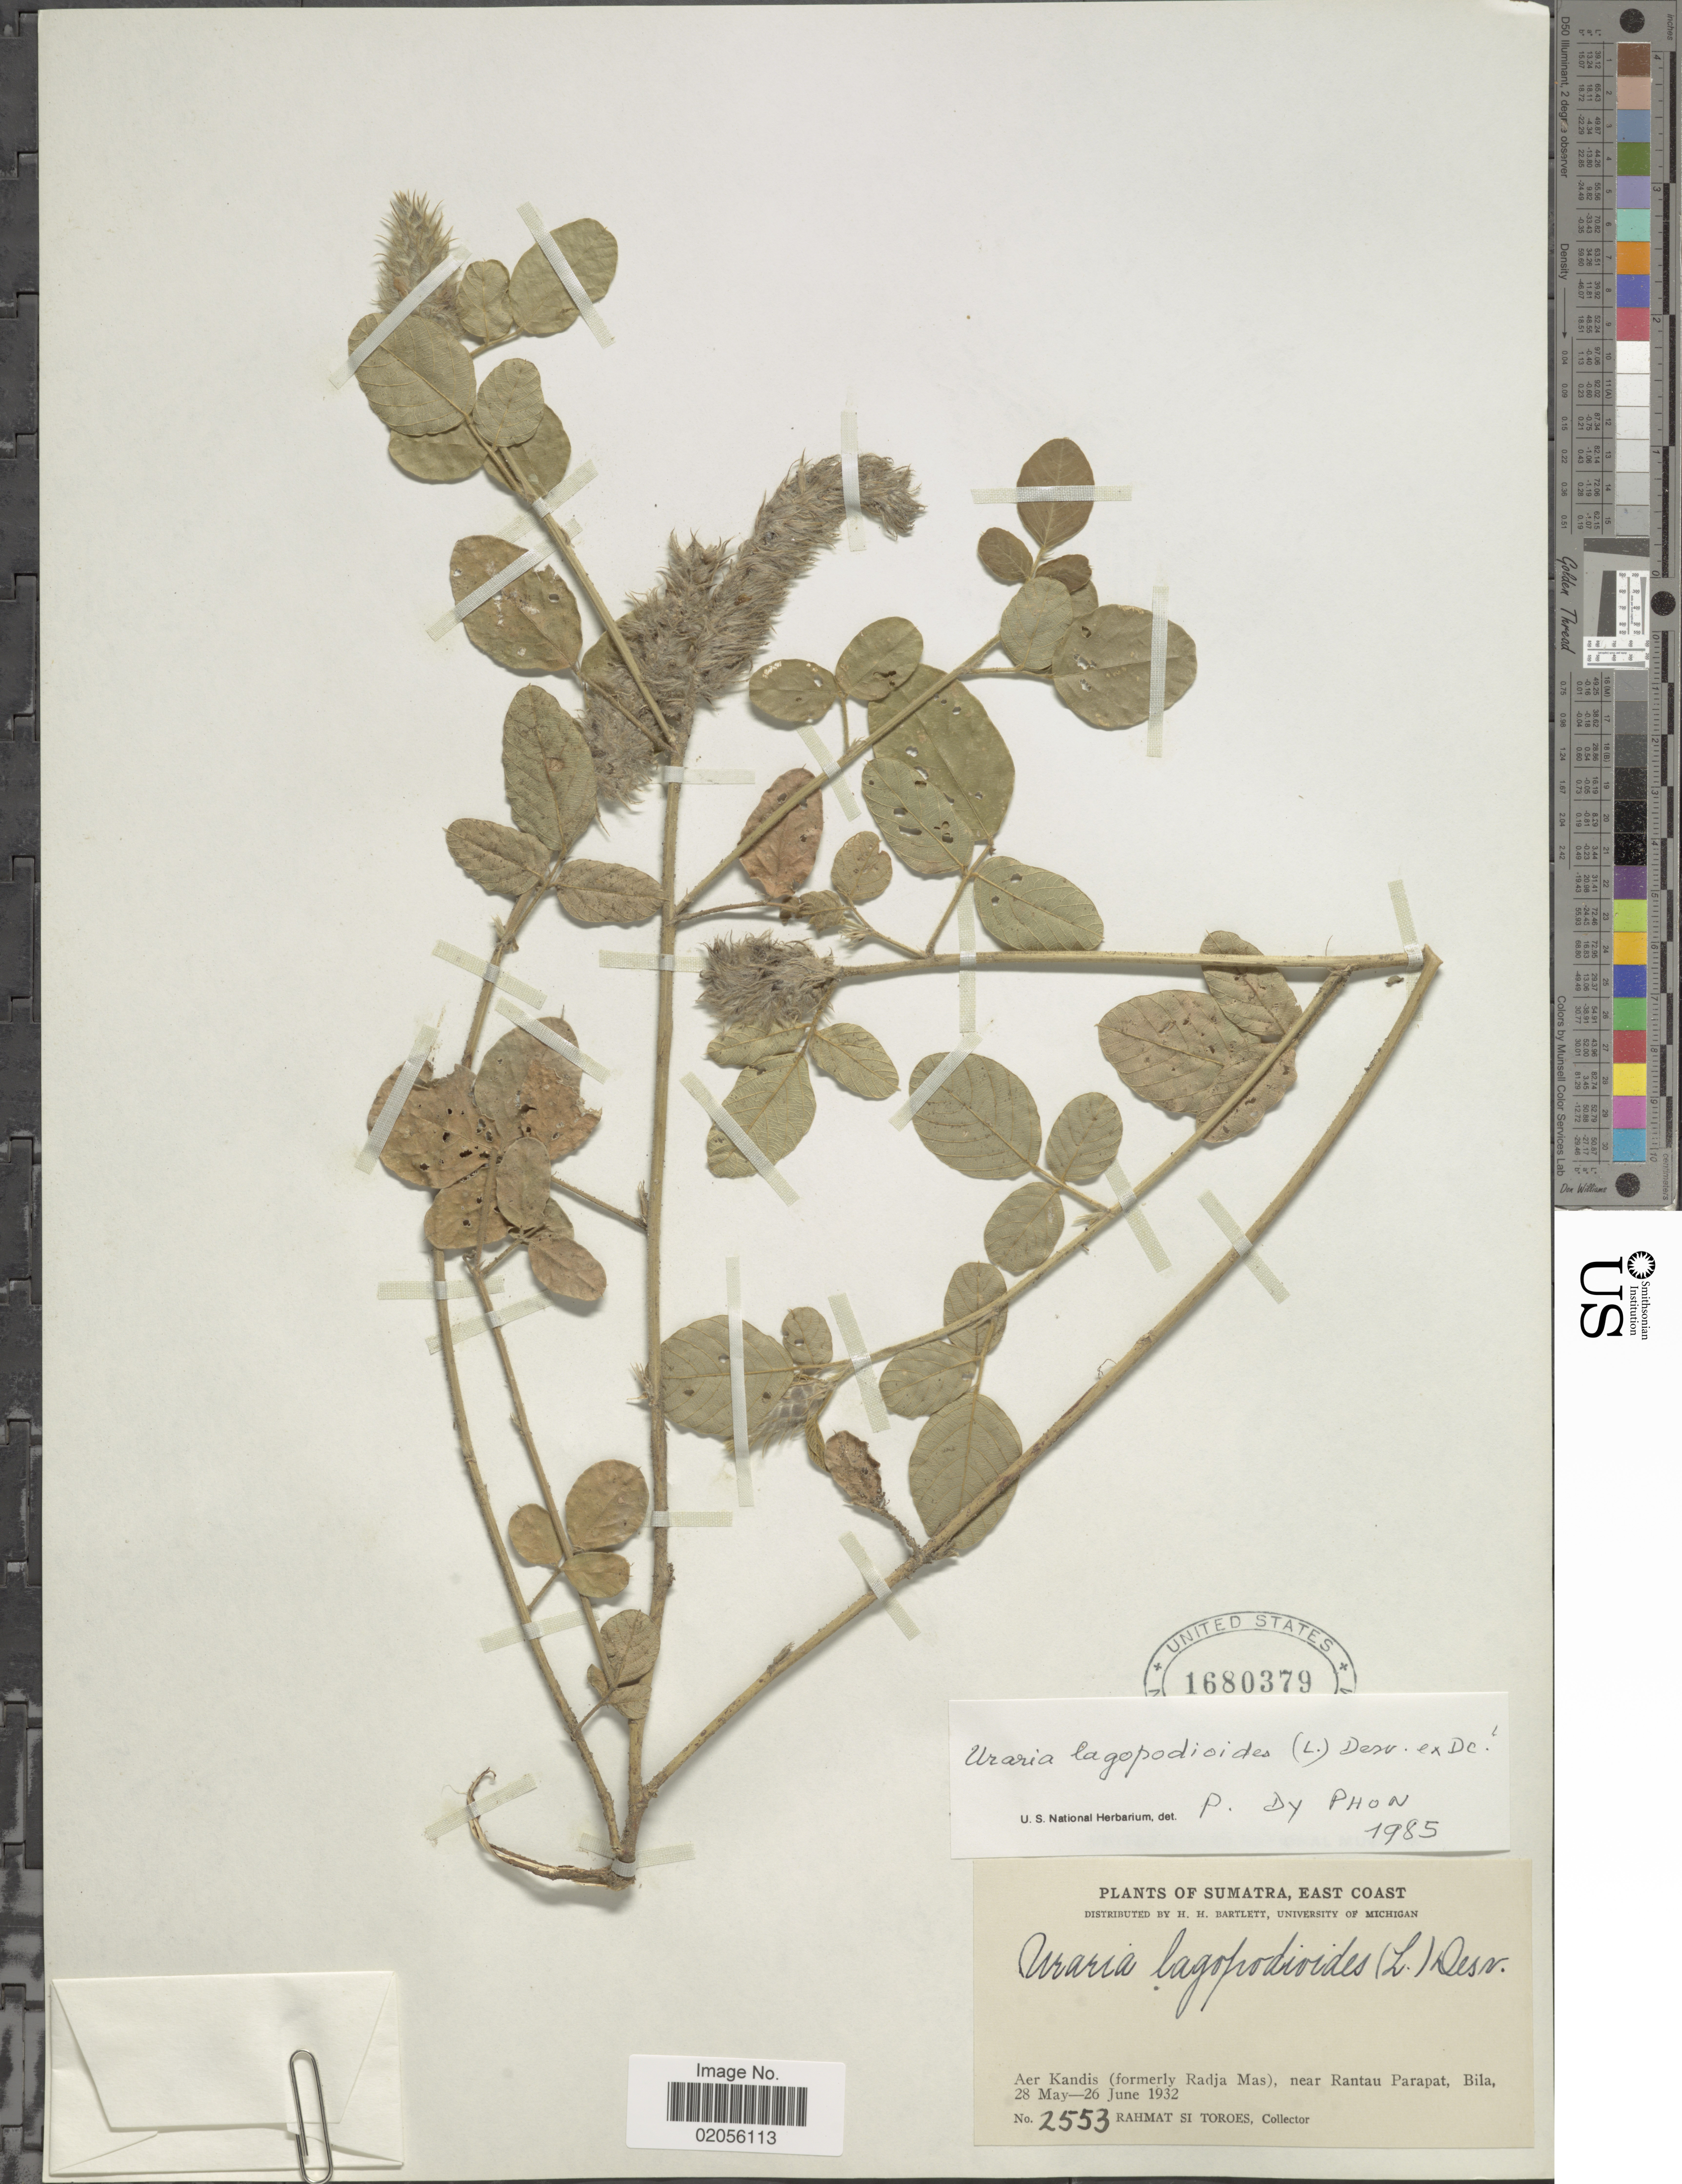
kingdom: Plantae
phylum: Tracheophyta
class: Magnoliopsida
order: Fabales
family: Fabaceae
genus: Uraria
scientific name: Uraria lagopodioides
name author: (L.) Desv. ex DC.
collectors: Rahmat Si Boeea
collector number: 2553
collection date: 1932-05-28/1932-06-26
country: Indonesia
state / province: Sumatra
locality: East coast. Aer Kandis (formerly Radja Mas), near Rantau Parapat, Bila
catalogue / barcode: US 1680379